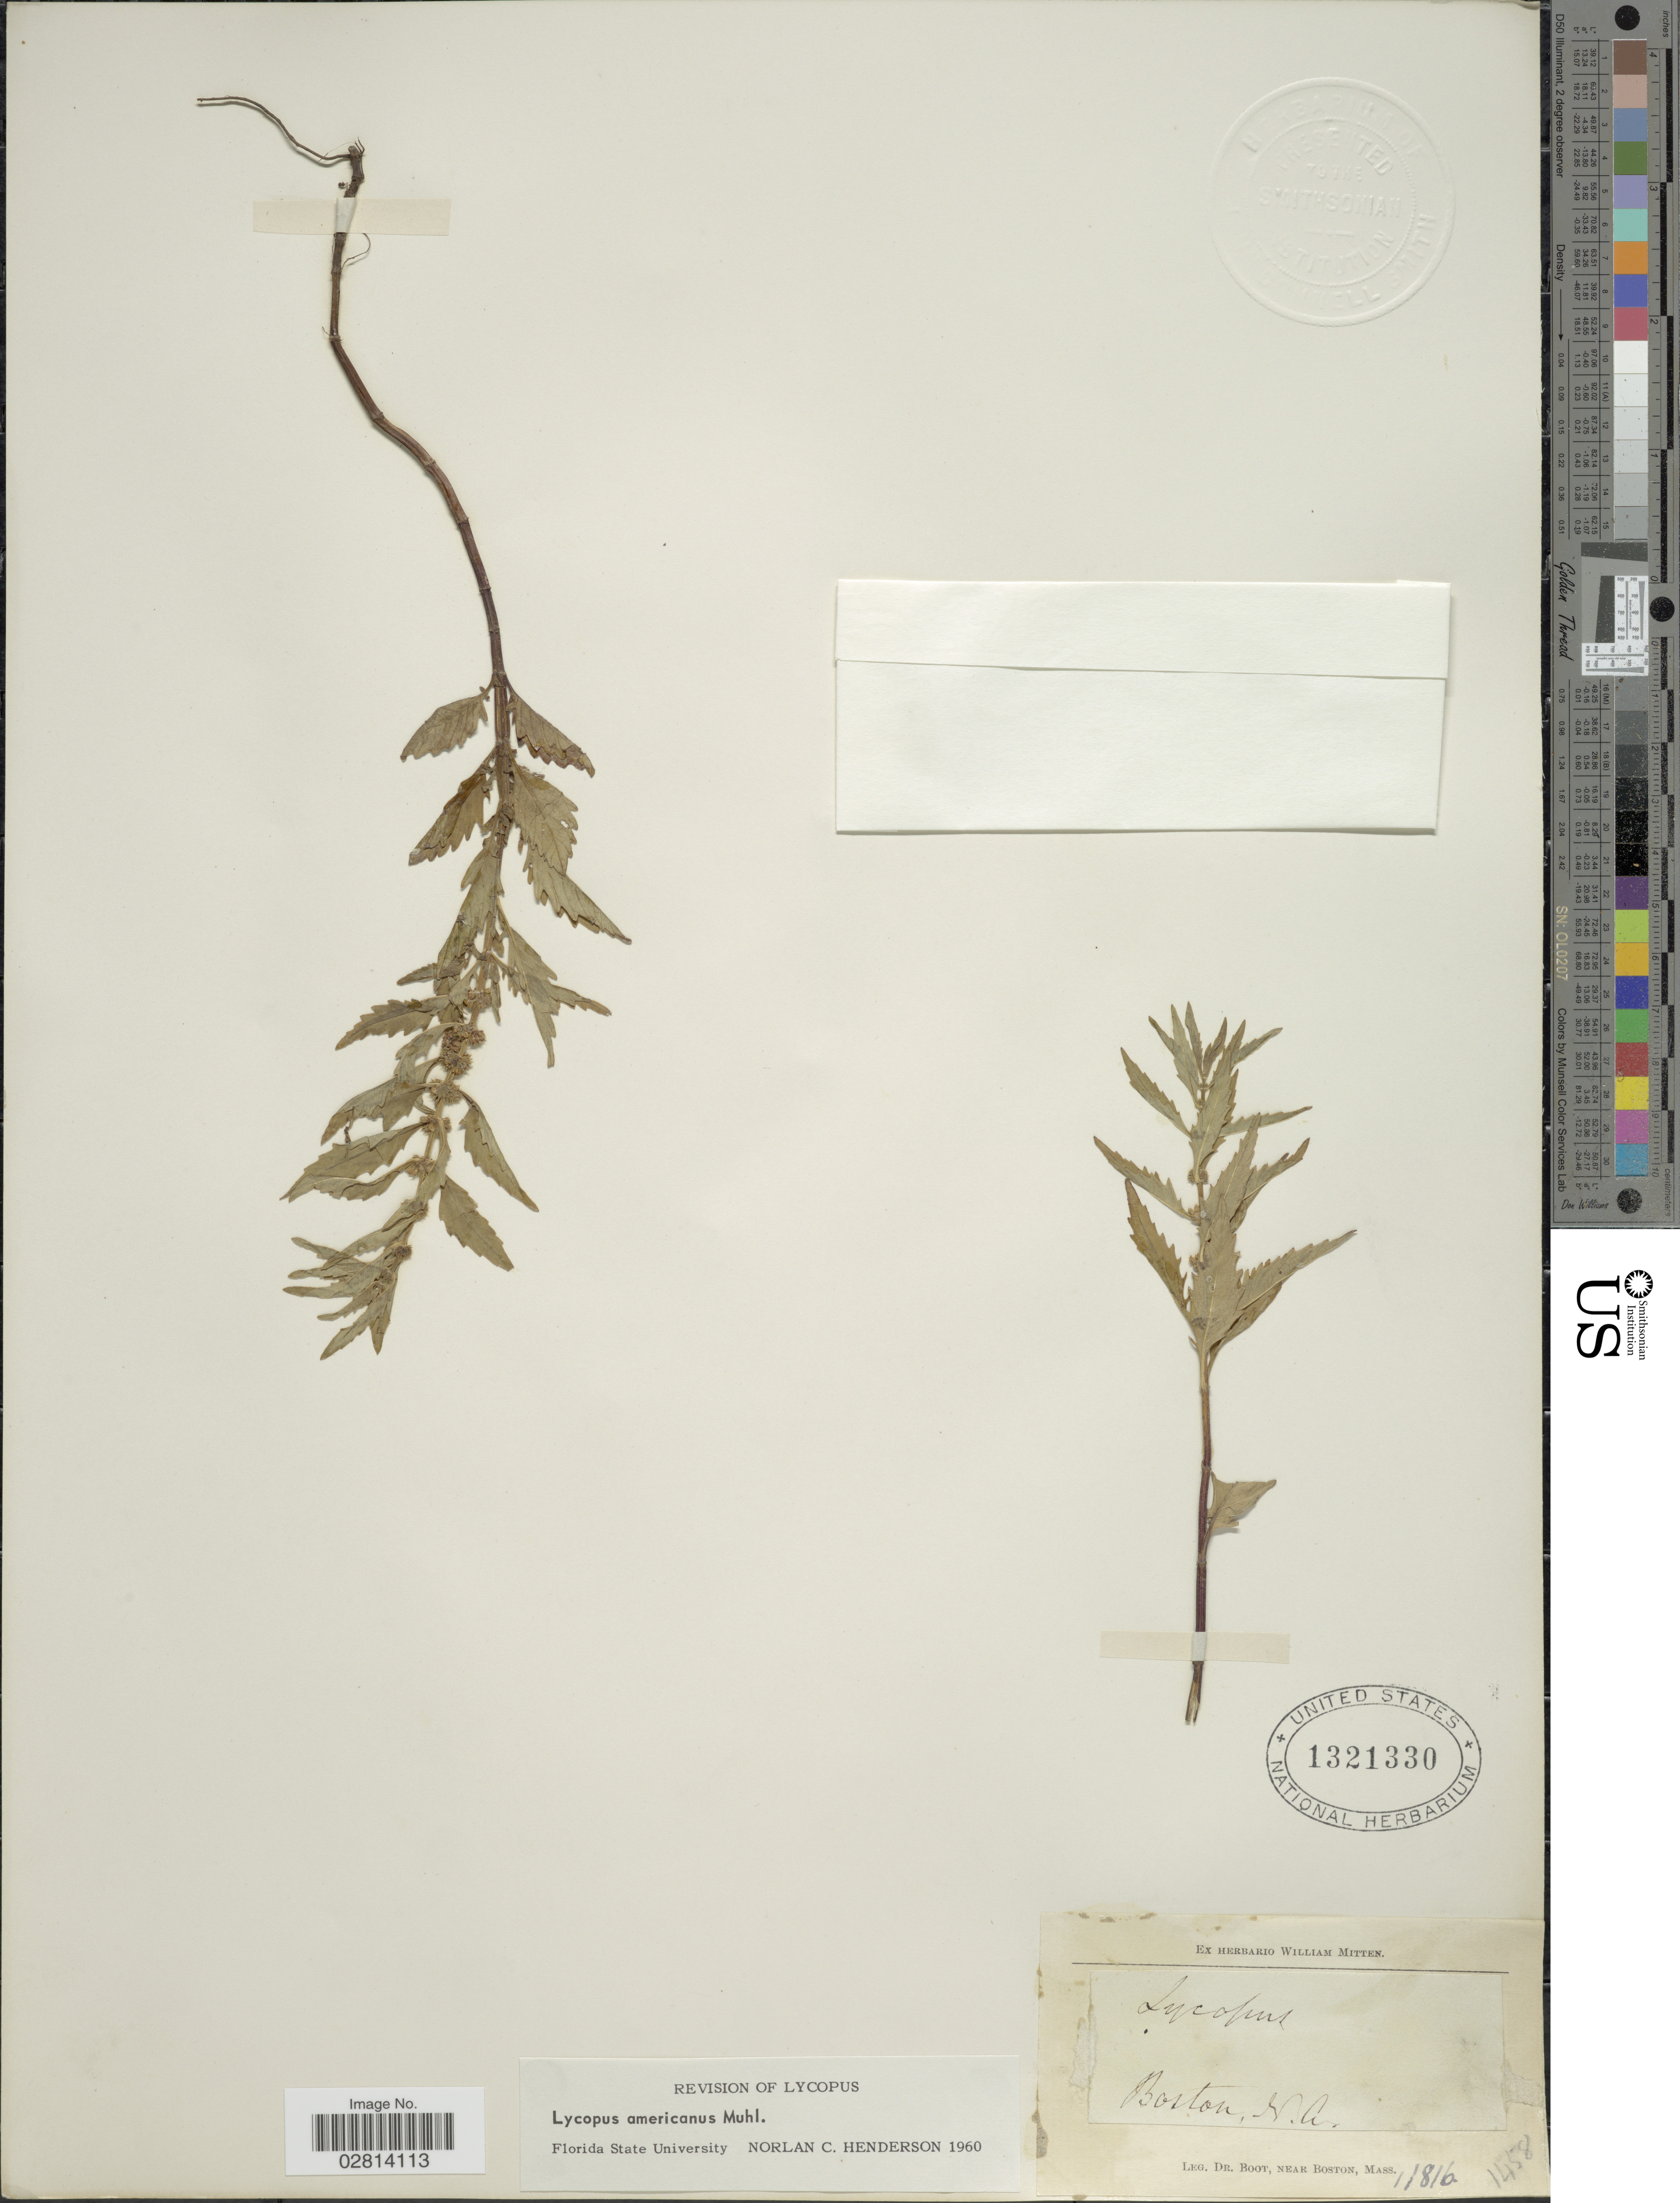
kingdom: Plantae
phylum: Tracheophyta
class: Magnoliopsida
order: Lamiales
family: Lamiaceae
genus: Lycopus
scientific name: Lycopus americanus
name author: Muhl. ex W.P.C. Barton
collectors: Boot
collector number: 11816/1458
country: United States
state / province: Massachusetts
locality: Near Boston, M.A.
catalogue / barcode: US 1321330